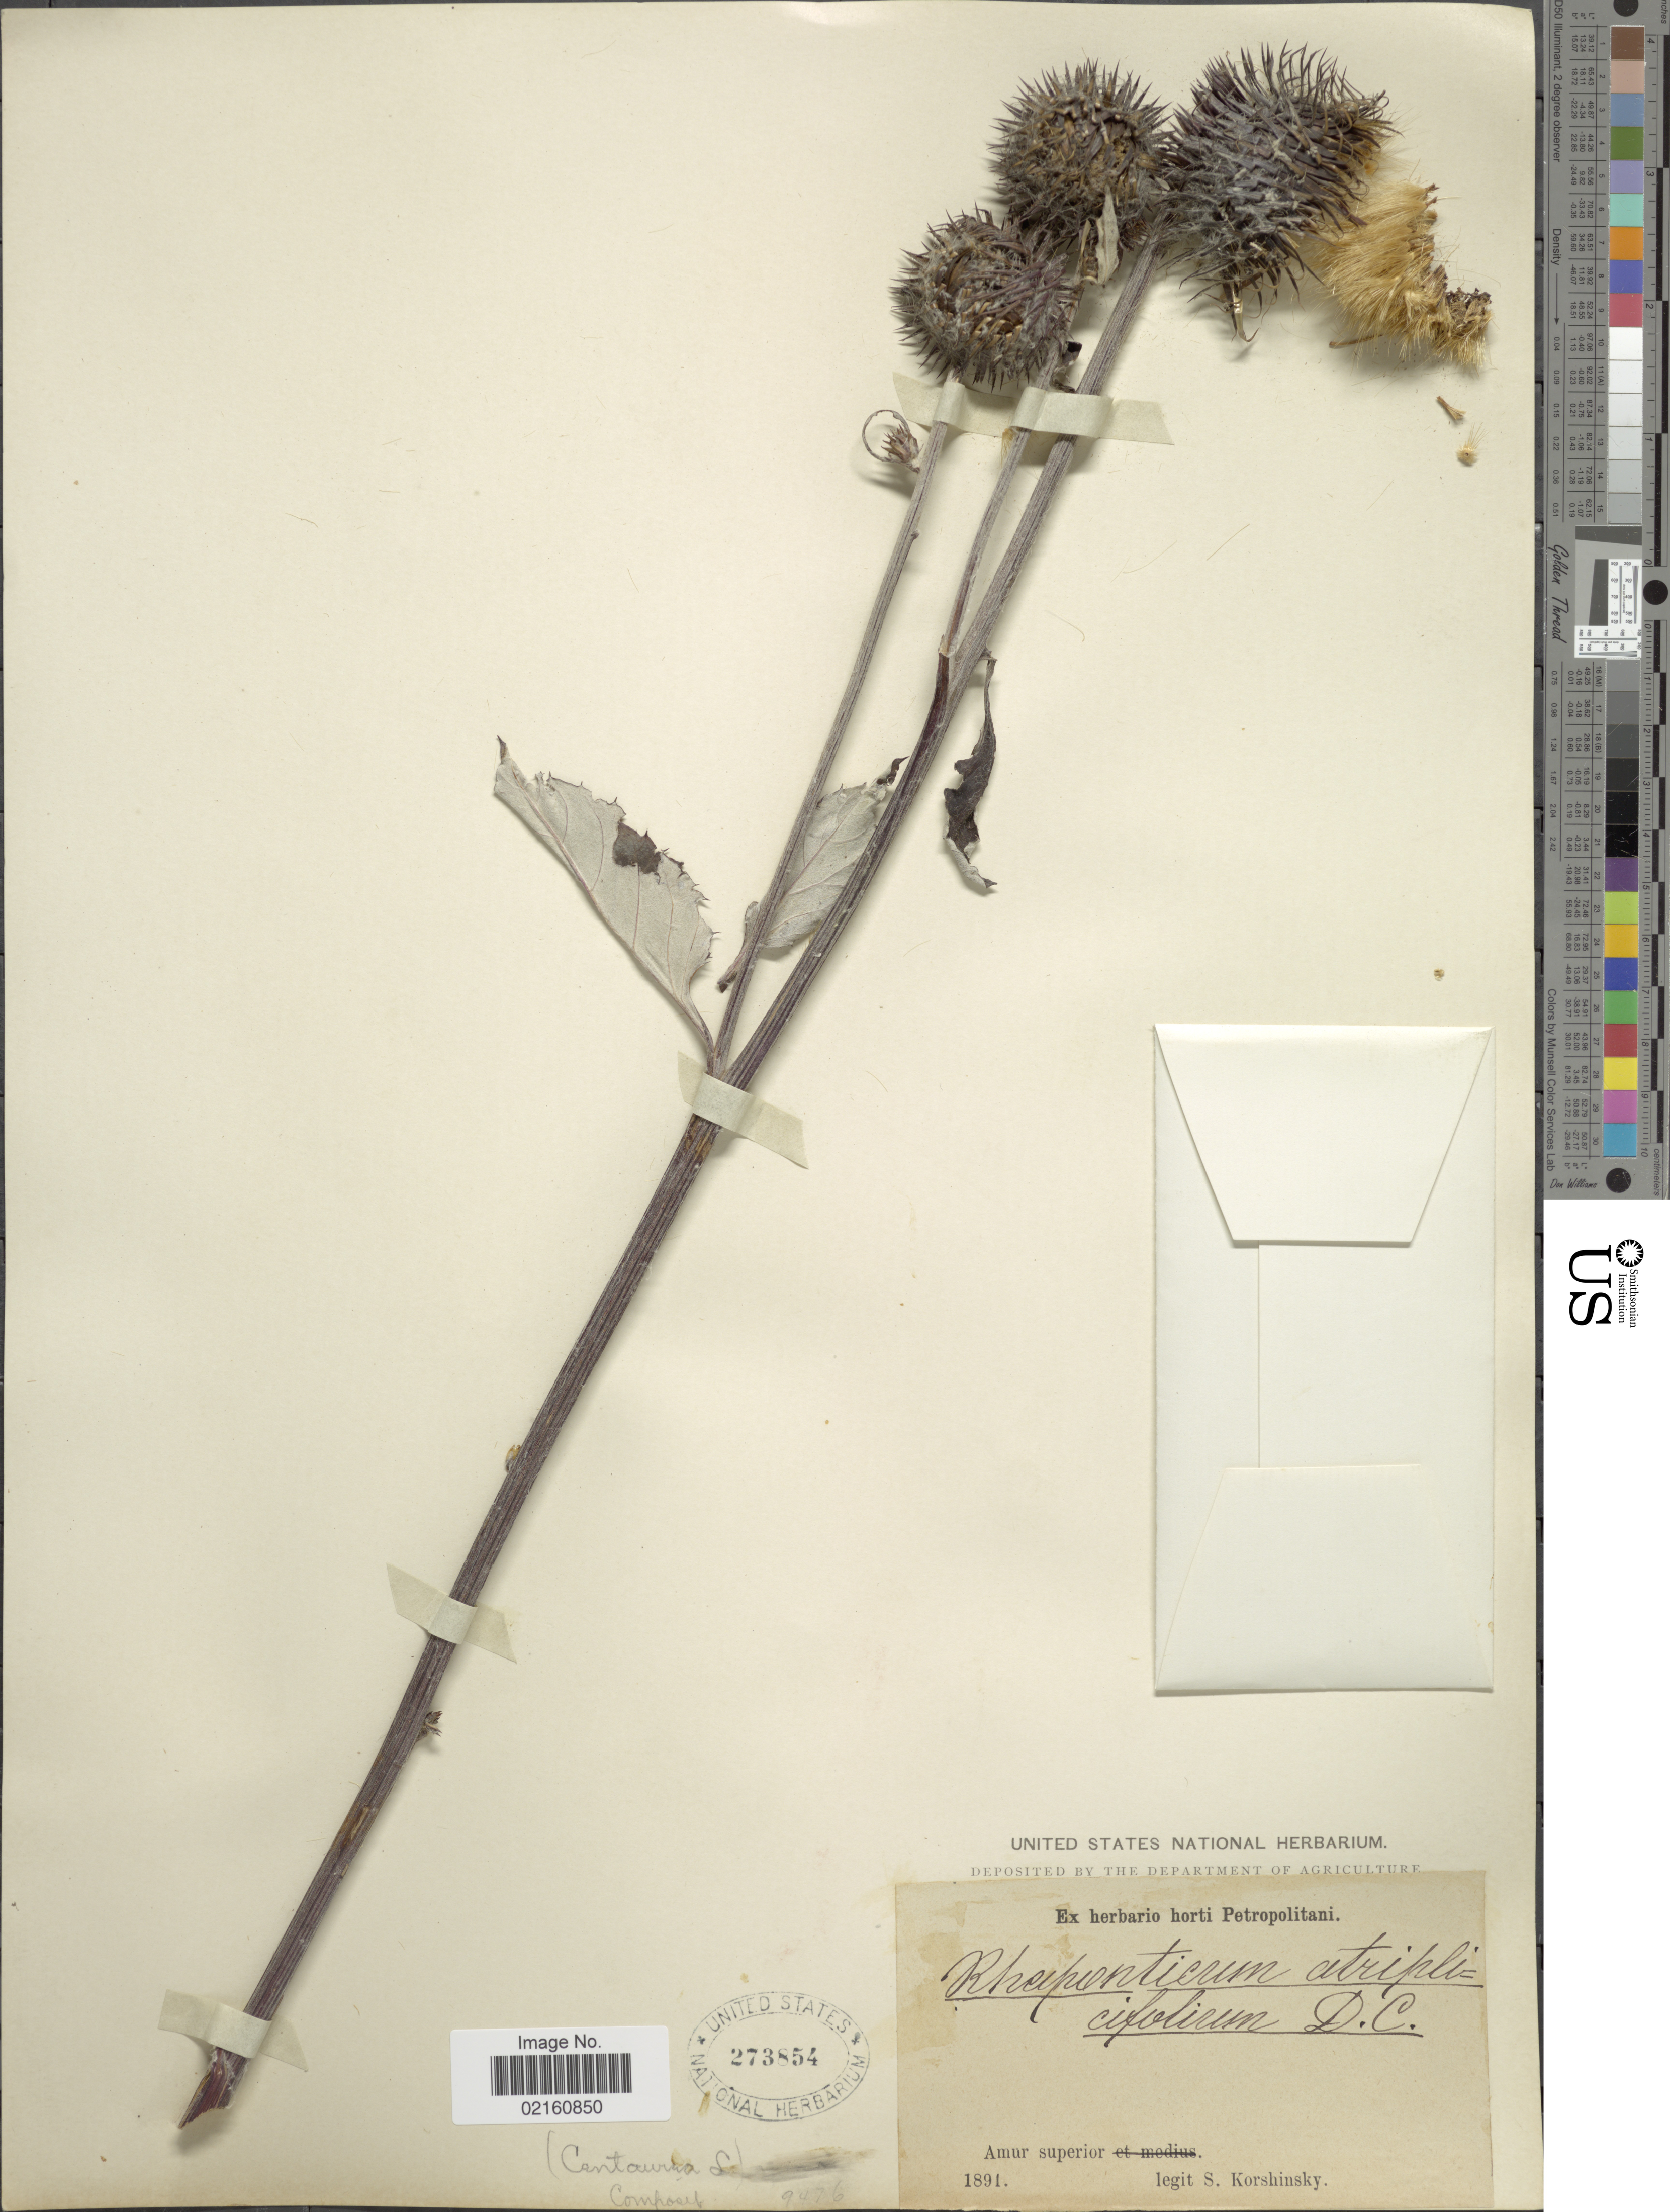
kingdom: Plantae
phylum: Tracheophyta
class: Magnoliopsida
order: Asterales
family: Asteraceae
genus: Synurus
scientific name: Synurus deltoides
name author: (Aiton) Nakai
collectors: S. I. Korshinsky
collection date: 1891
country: Russian Federation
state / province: Amur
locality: Amur superior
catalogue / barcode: US 273854